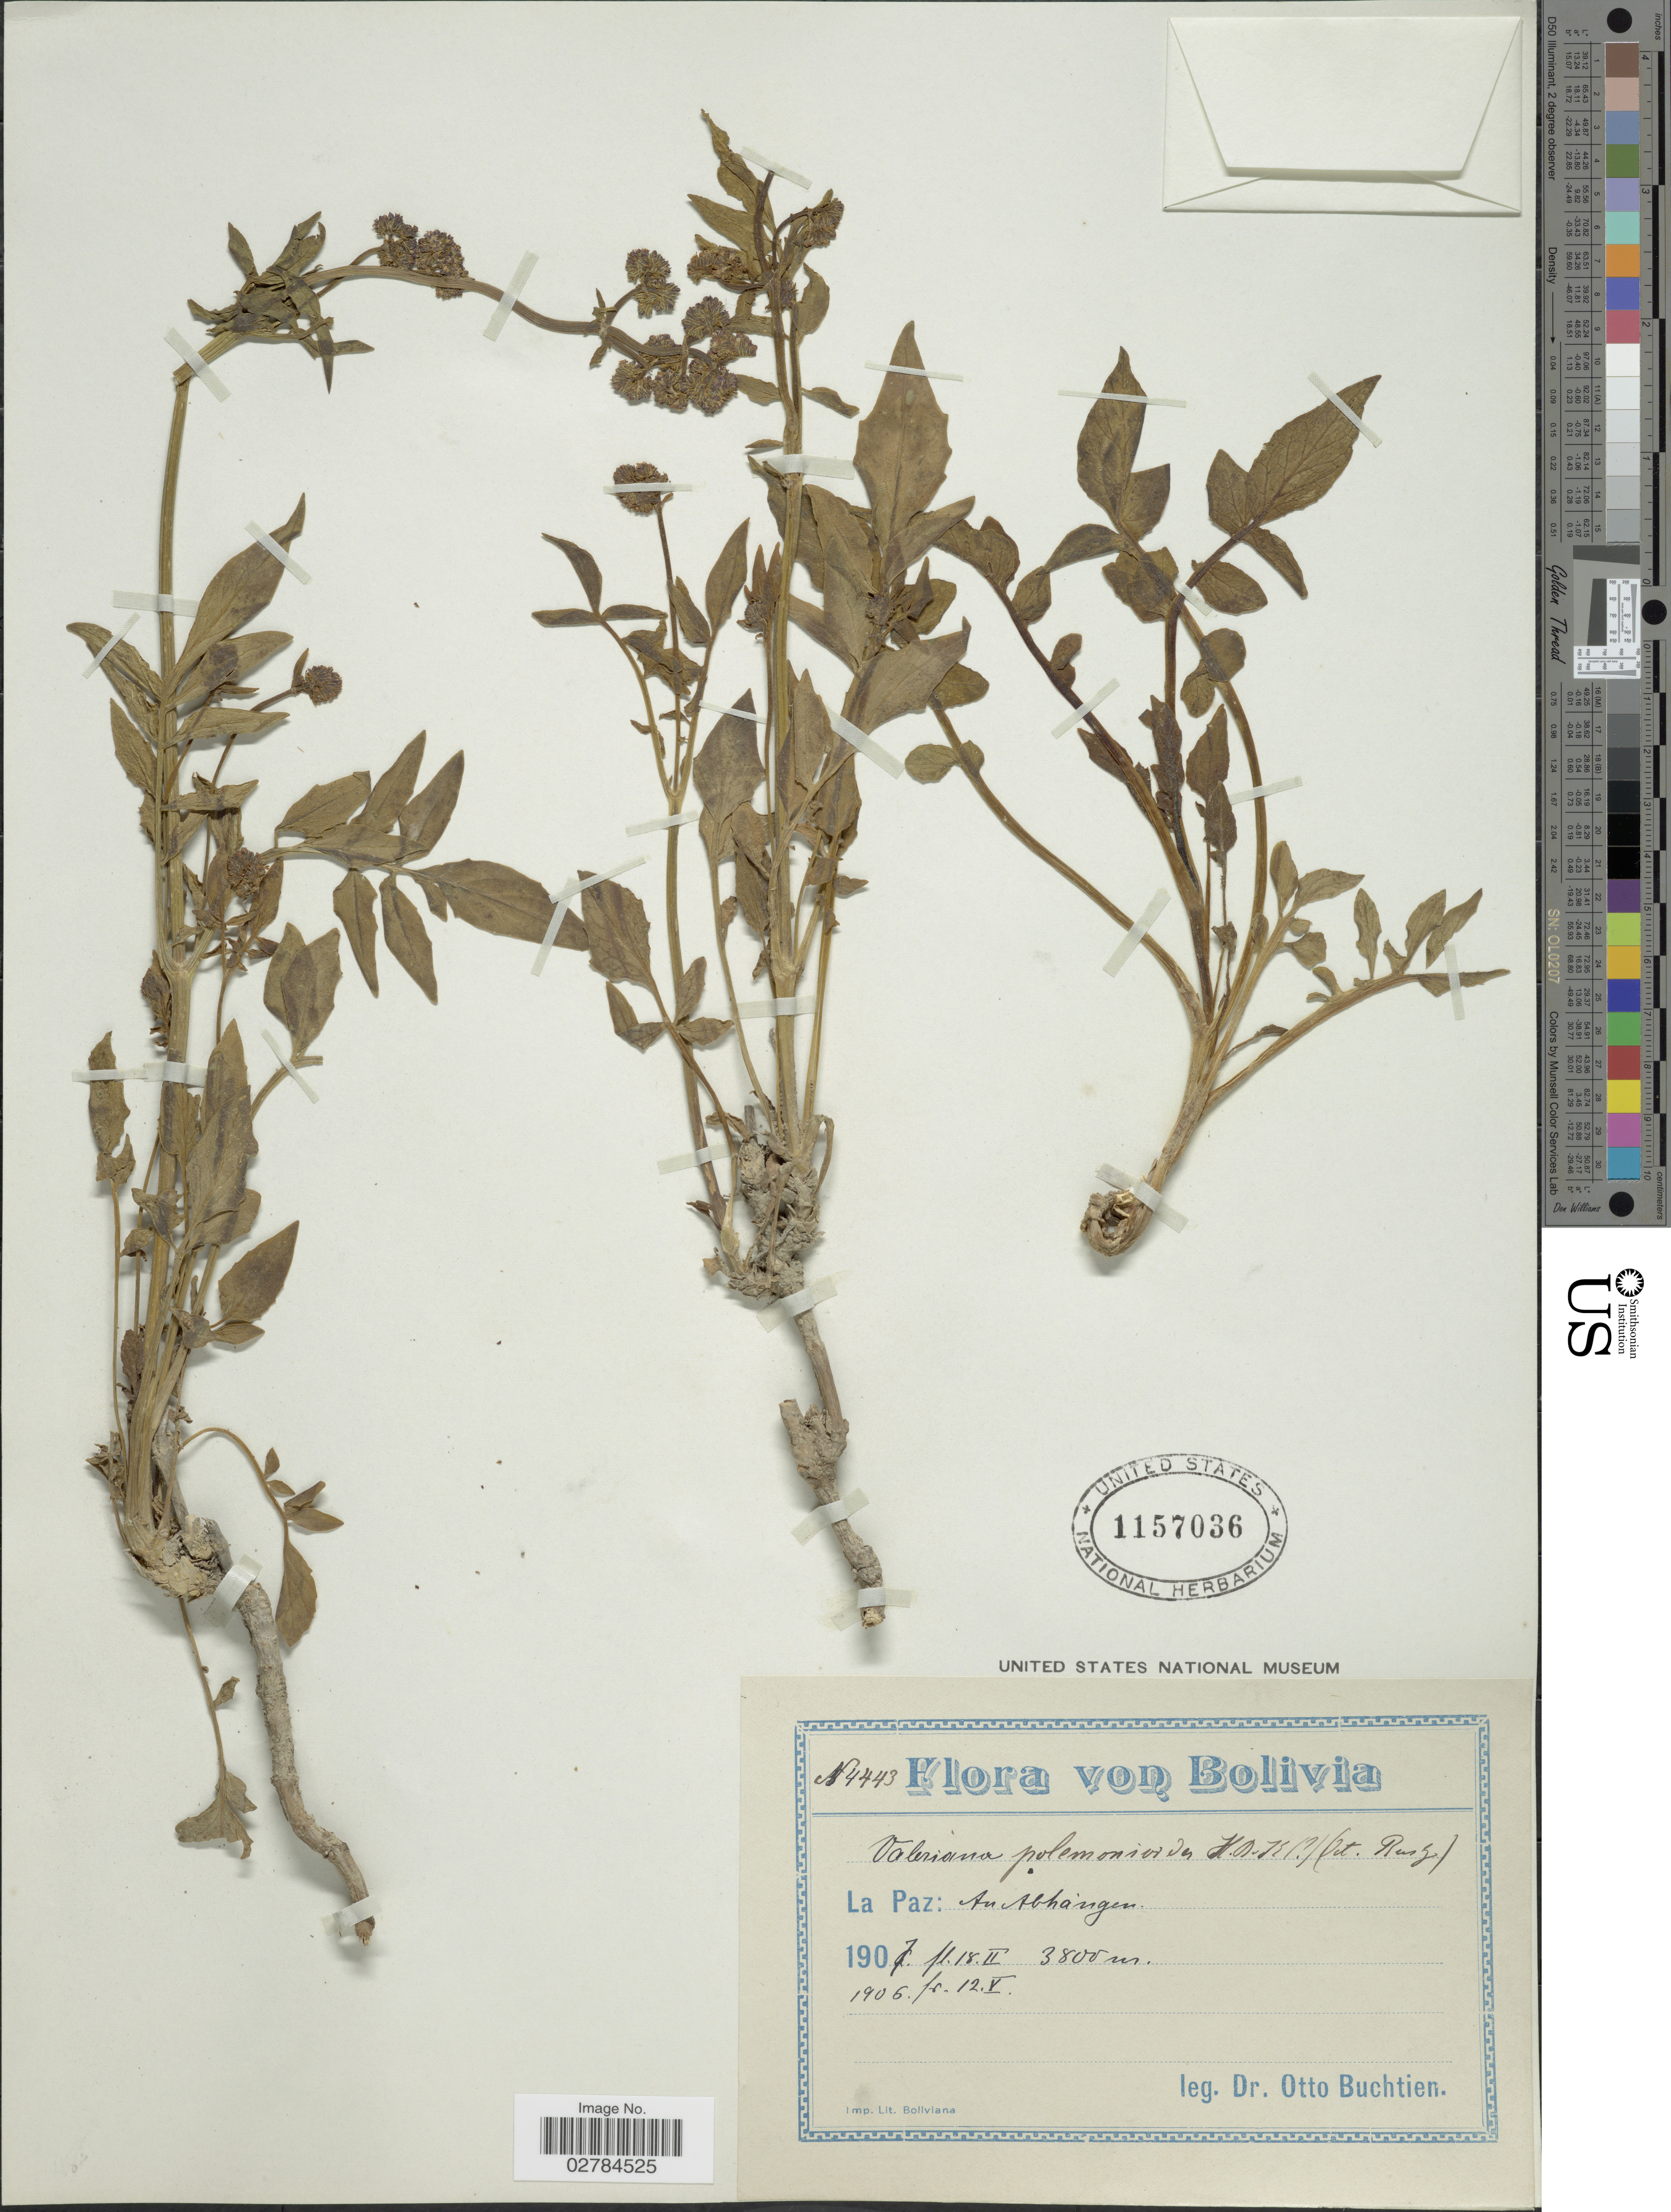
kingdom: Plantae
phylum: Tracheophyta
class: Magnoliopsida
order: Dipsacales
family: Caprifoliaceae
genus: Valeriana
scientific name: Valeriana decussata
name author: Ruiz & Pav.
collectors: O. Buchtien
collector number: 4443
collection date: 1906-05-12/1907-02-18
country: Bolivia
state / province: La Paz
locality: La Paz: An Abhangen.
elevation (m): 3800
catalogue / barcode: US 1157036